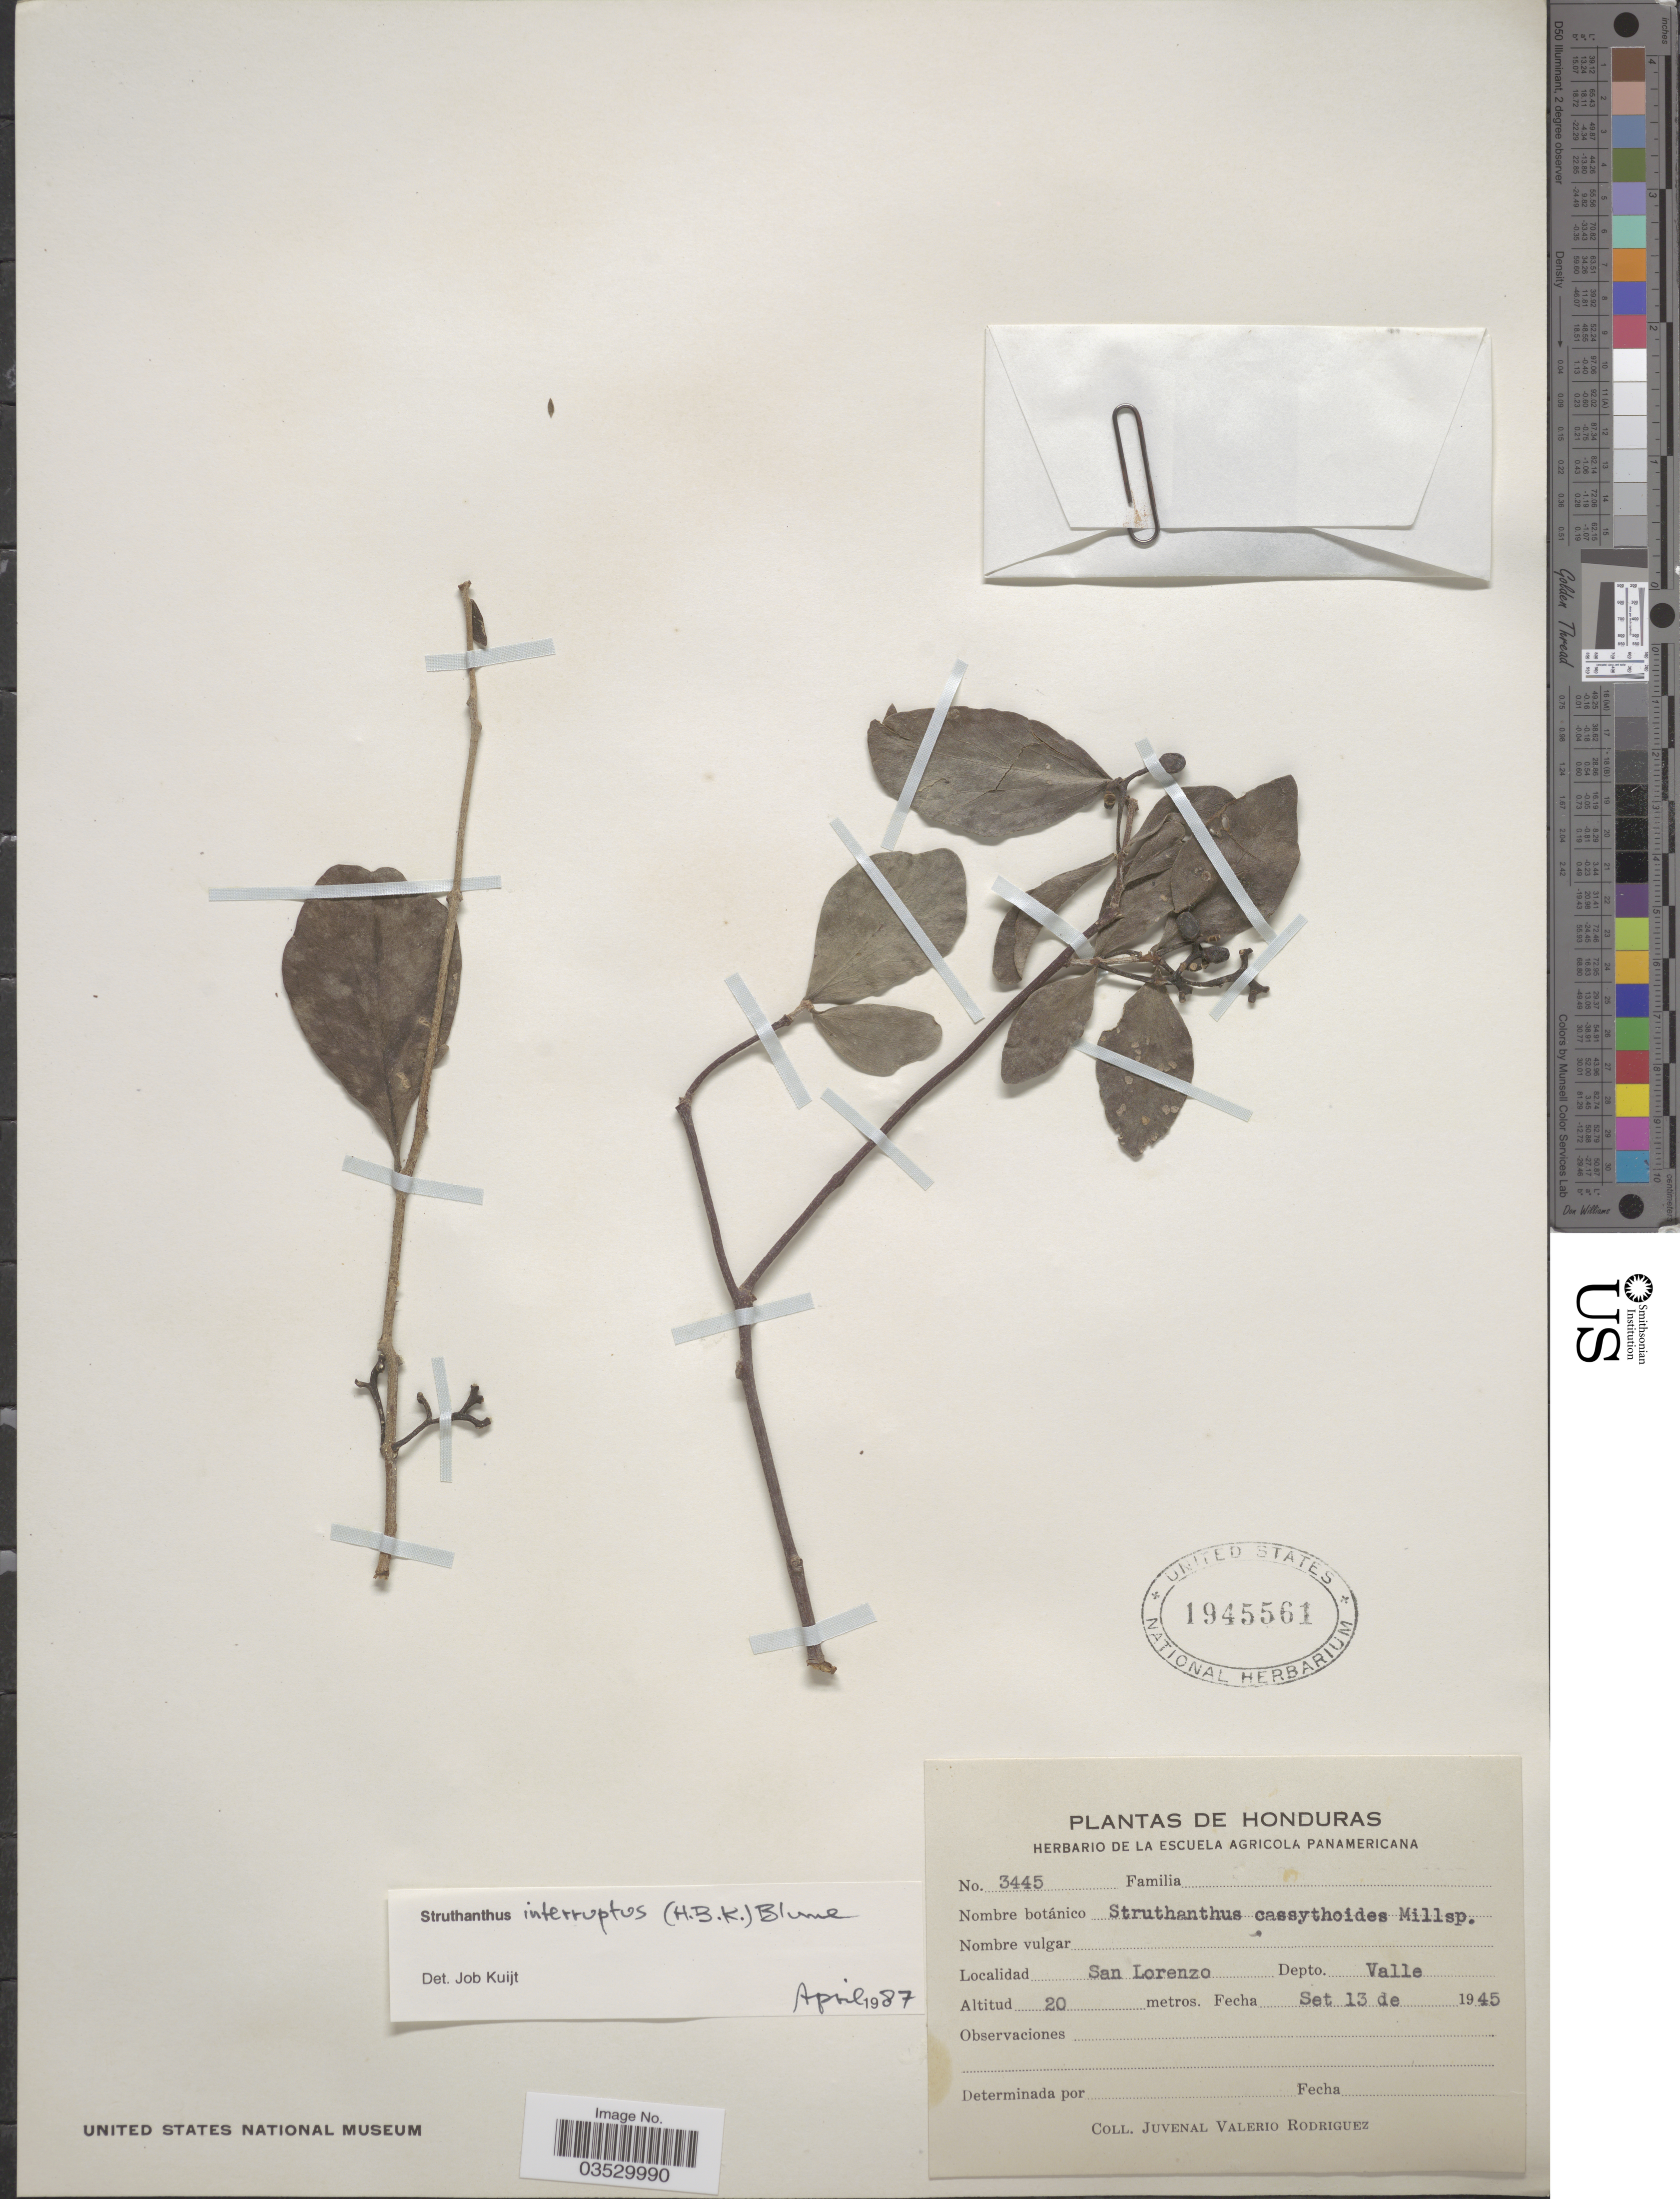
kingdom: Plantae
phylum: Tracheophyta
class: Magnoliopsida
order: Santalales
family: Loranthaceae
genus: Struthanthus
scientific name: Struthanthus interruptus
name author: (Kunth) G. Don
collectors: J. Rodriguez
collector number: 3445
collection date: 1945-09-13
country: Colombia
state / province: Valle del Cauca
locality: San Lorenzo. Depto. Valle.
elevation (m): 20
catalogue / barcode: US 1945561